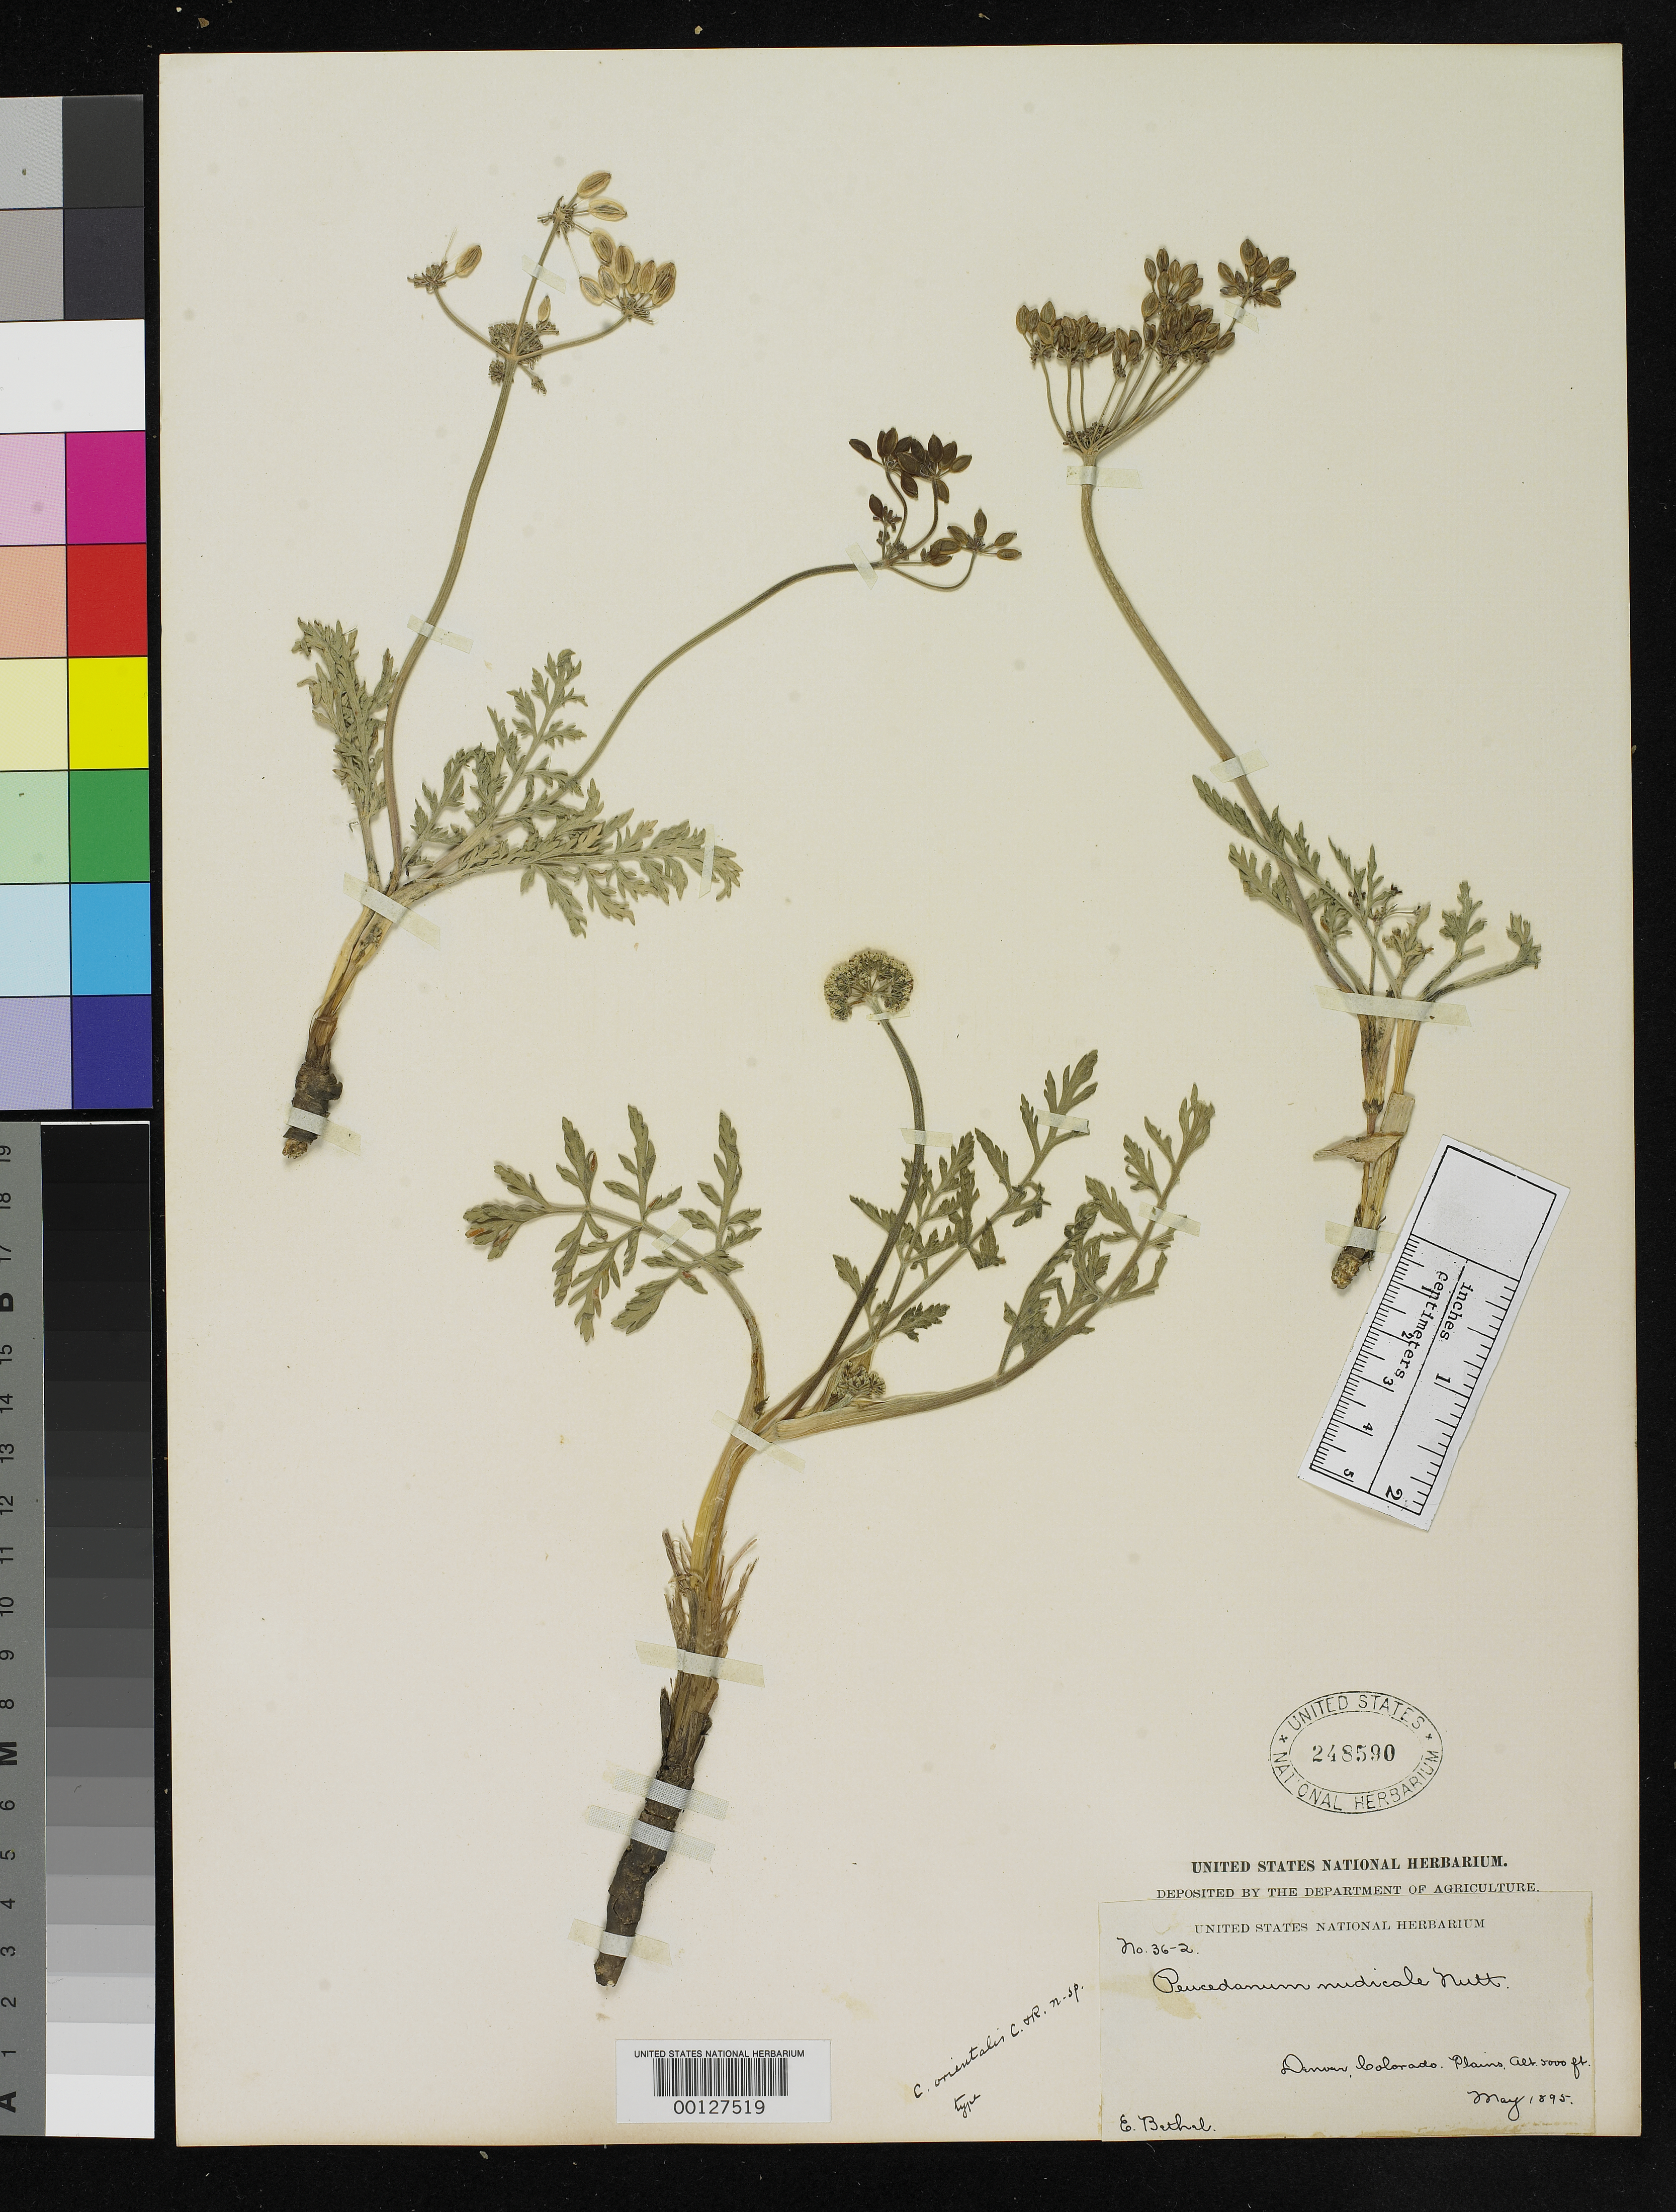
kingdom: Plantae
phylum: Tracheophyta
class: Magnoliopsida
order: Apiales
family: Apiaceae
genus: Lomatium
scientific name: Lomatium orientale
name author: J.M. Coult. & Rose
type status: Holotype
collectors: E. Bethel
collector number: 362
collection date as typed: May 1895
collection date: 1895-05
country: United States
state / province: Colorado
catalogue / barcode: US 248590